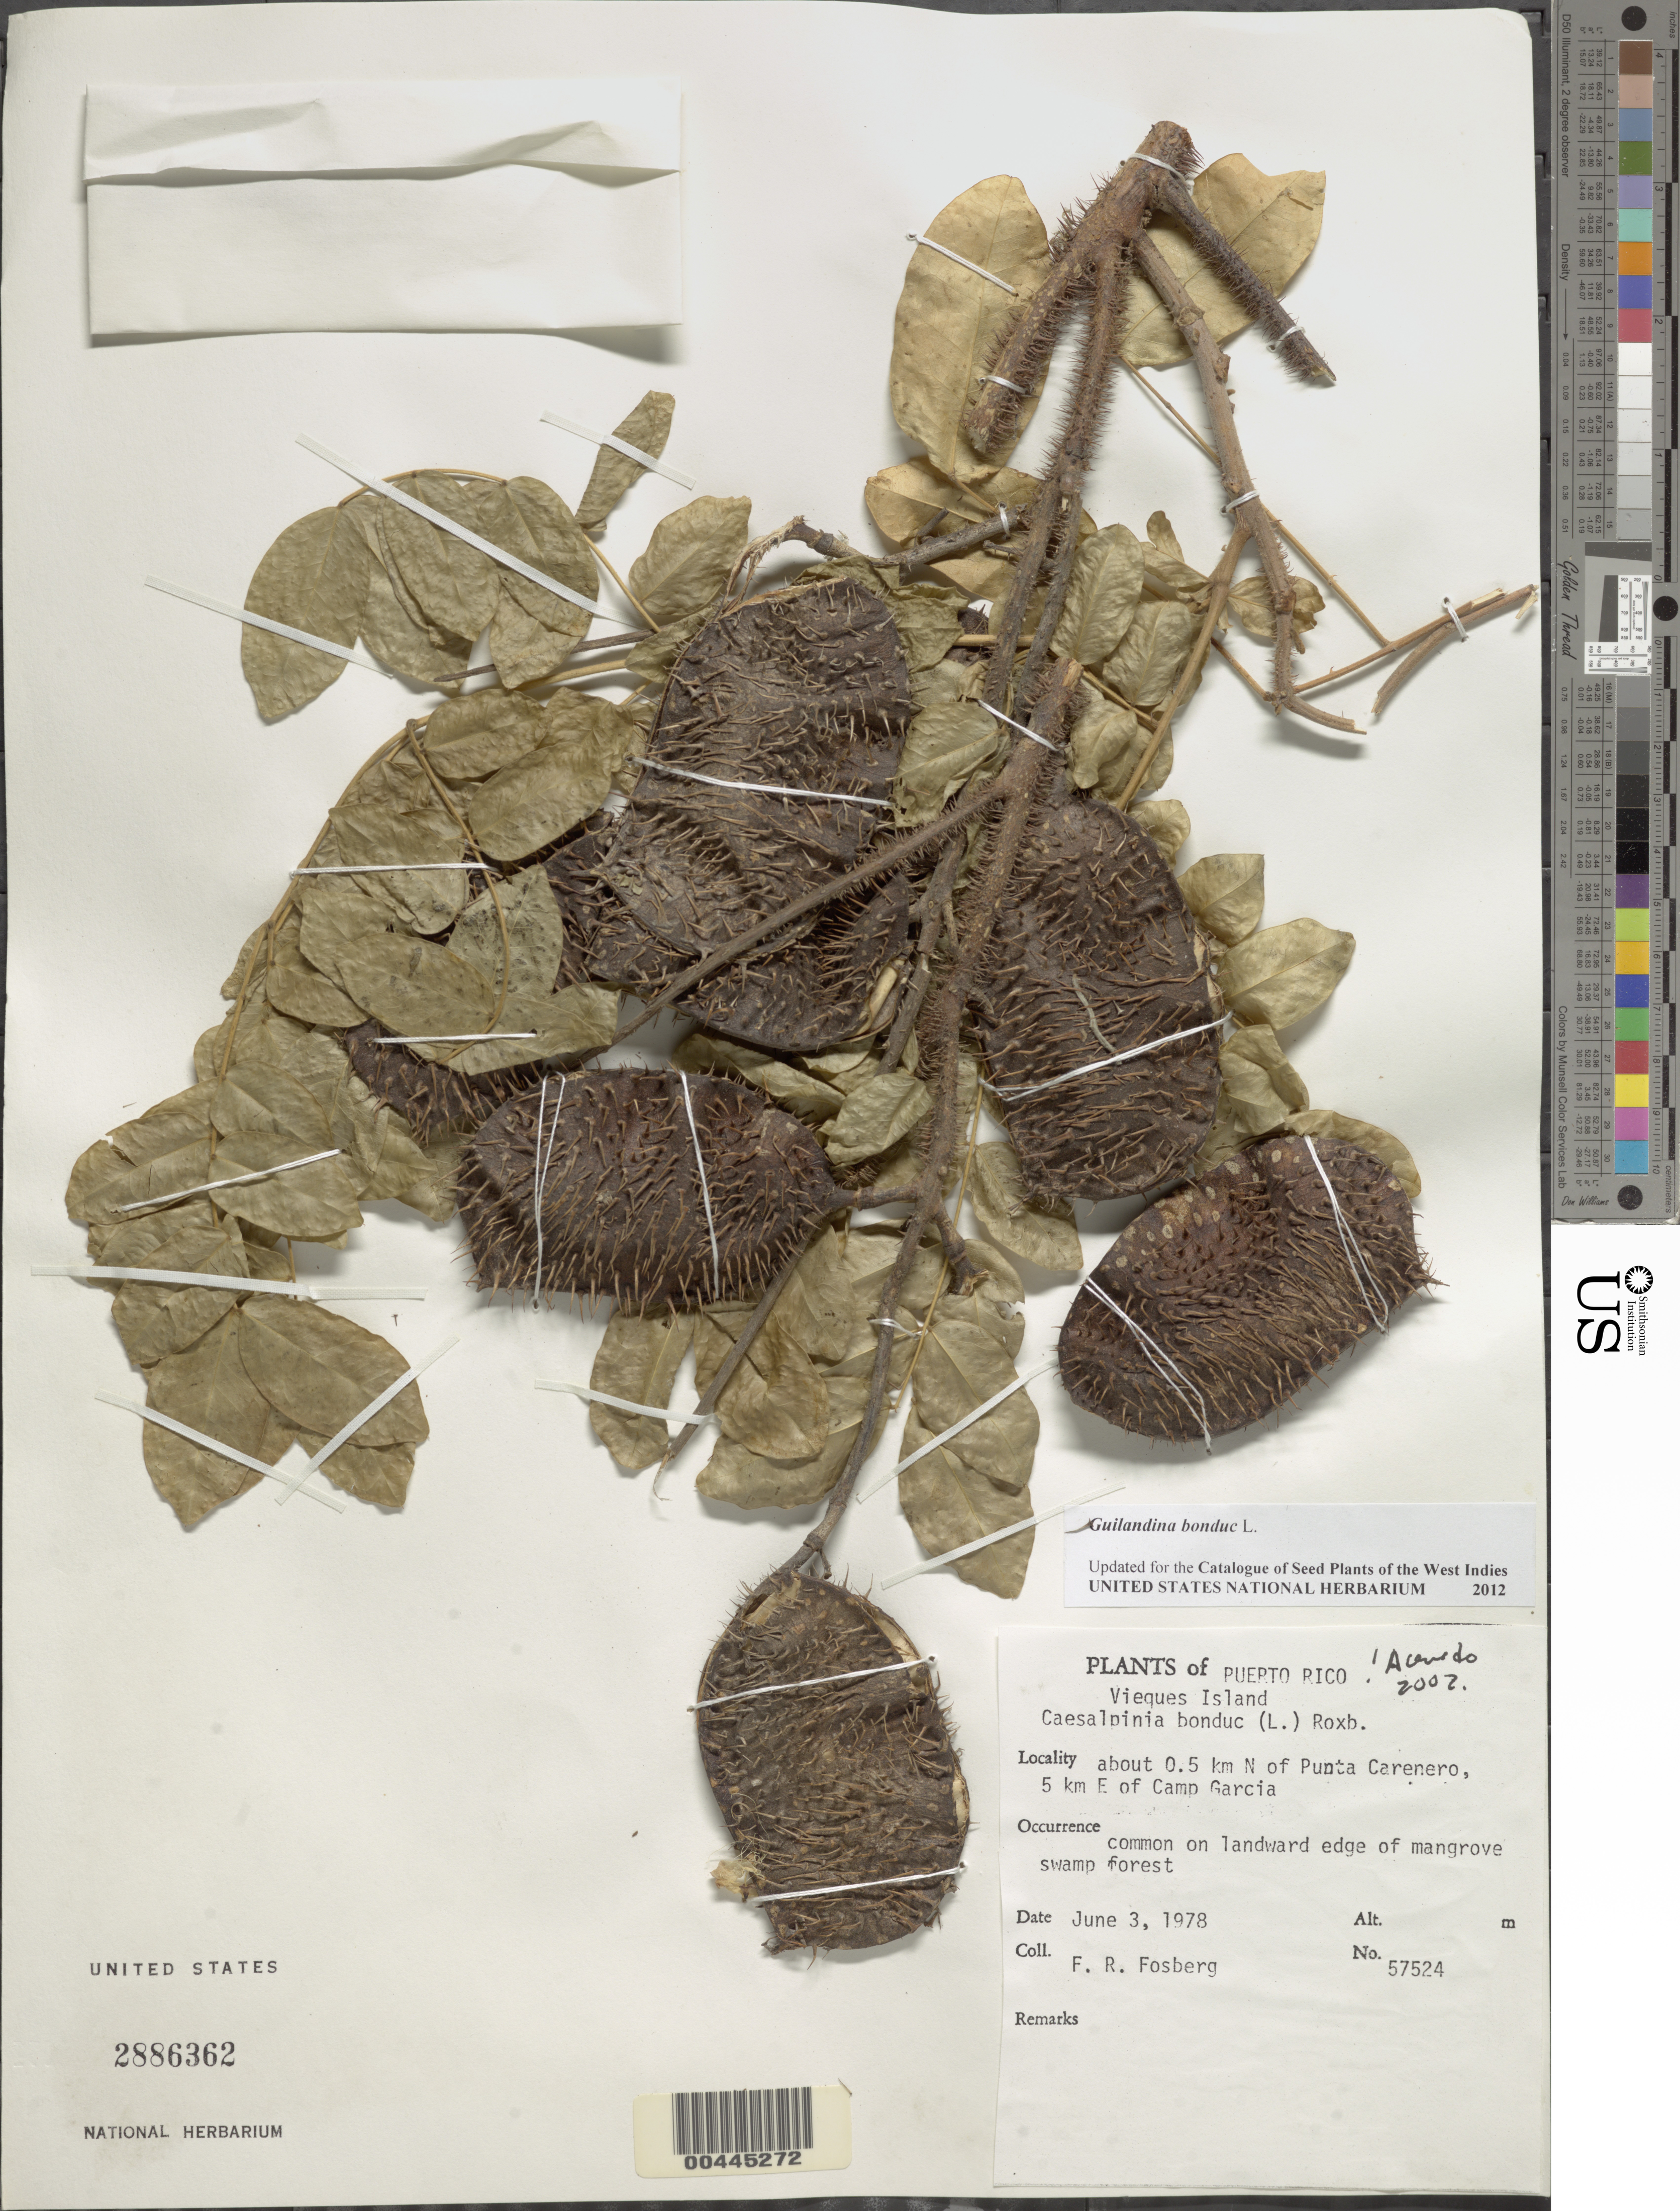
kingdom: Plantae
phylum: Tracheophyta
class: Magnoliopsida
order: Fabales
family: Fabaceae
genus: Guilandina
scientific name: Guilandina bonduc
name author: L.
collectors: F. R. Fosberg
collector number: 57524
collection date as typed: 03 Jun 1978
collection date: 1978-06-03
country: Puerto Rico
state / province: Vieques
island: Vieques Island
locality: N of punta carenero, e of camp garcia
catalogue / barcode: US 2886362